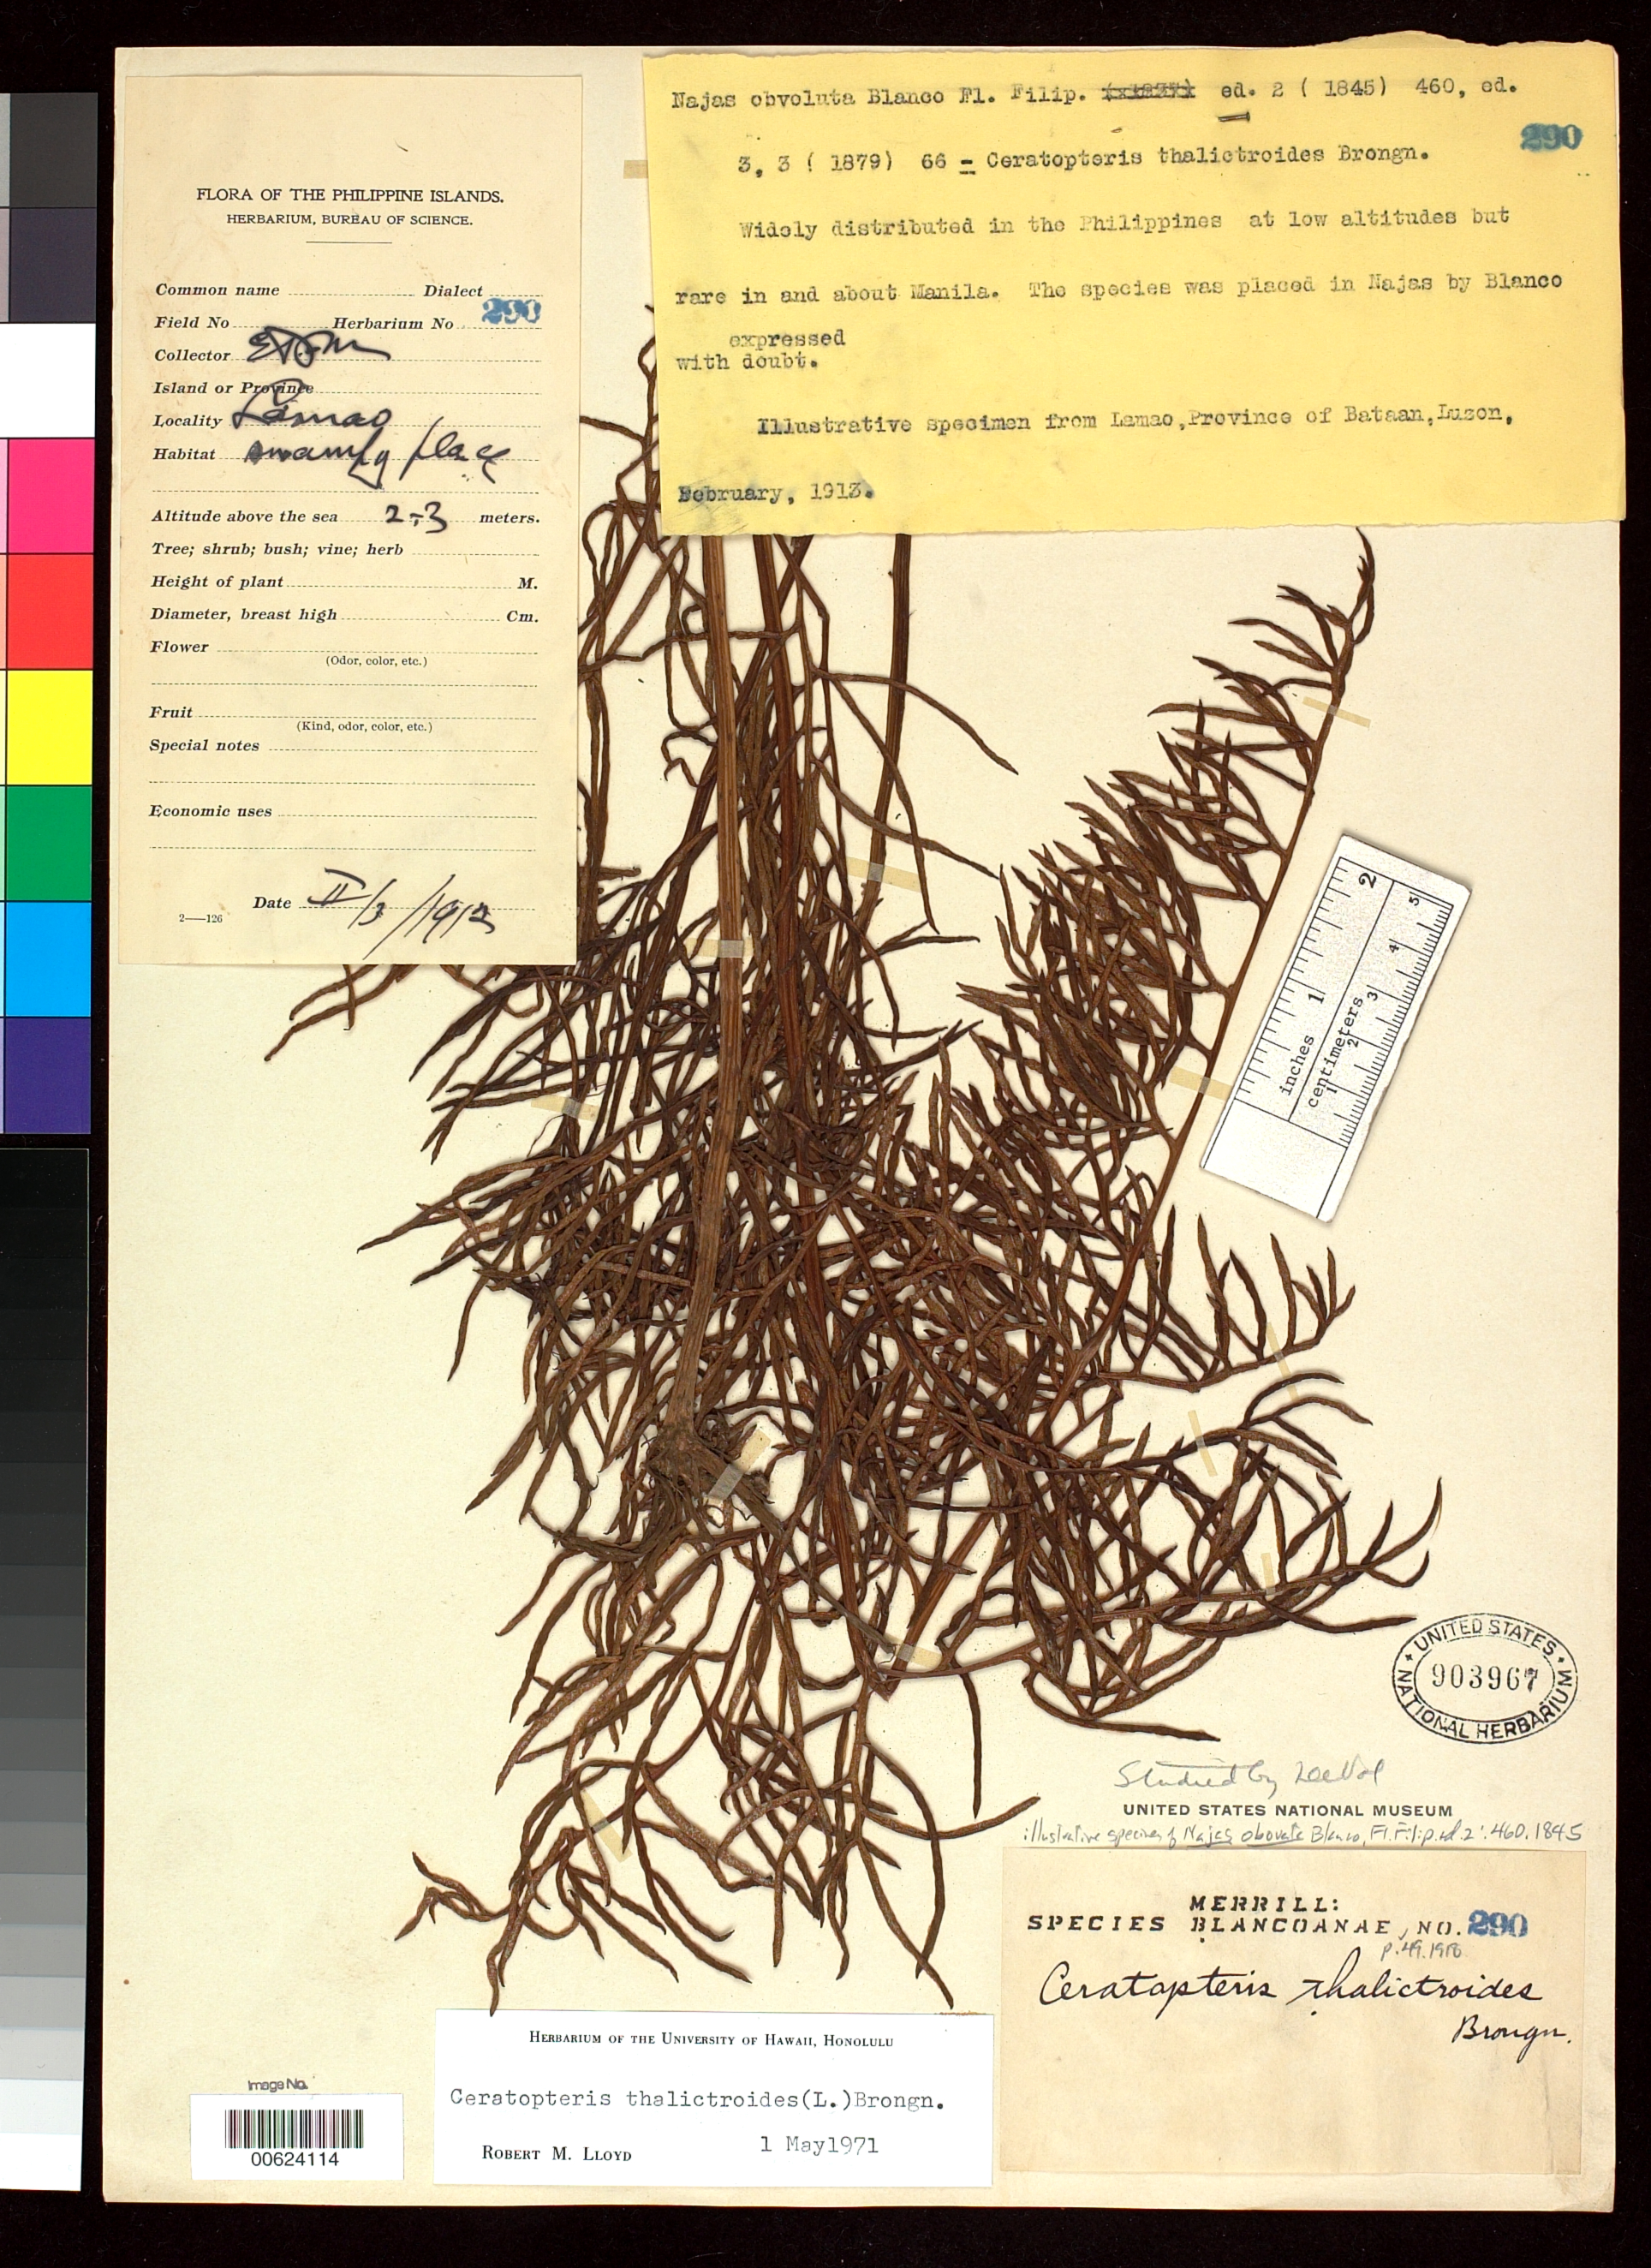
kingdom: Plantae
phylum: Tracheophyta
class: Polypodiopsida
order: Polypodiales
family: Pteridaceae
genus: Ceratopteris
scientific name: Ceratopteris thalictroides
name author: (L.) Brongn.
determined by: Lloyd, R. M.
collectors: E. D. Merrill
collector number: Sp. Blancoan. 0290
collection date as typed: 03 Feb 1913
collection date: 1913-02-03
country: Philippines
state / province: Central Luzon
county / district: Bataan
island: Luzon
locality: Lamao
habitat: Swampy place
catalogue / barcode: US 903967